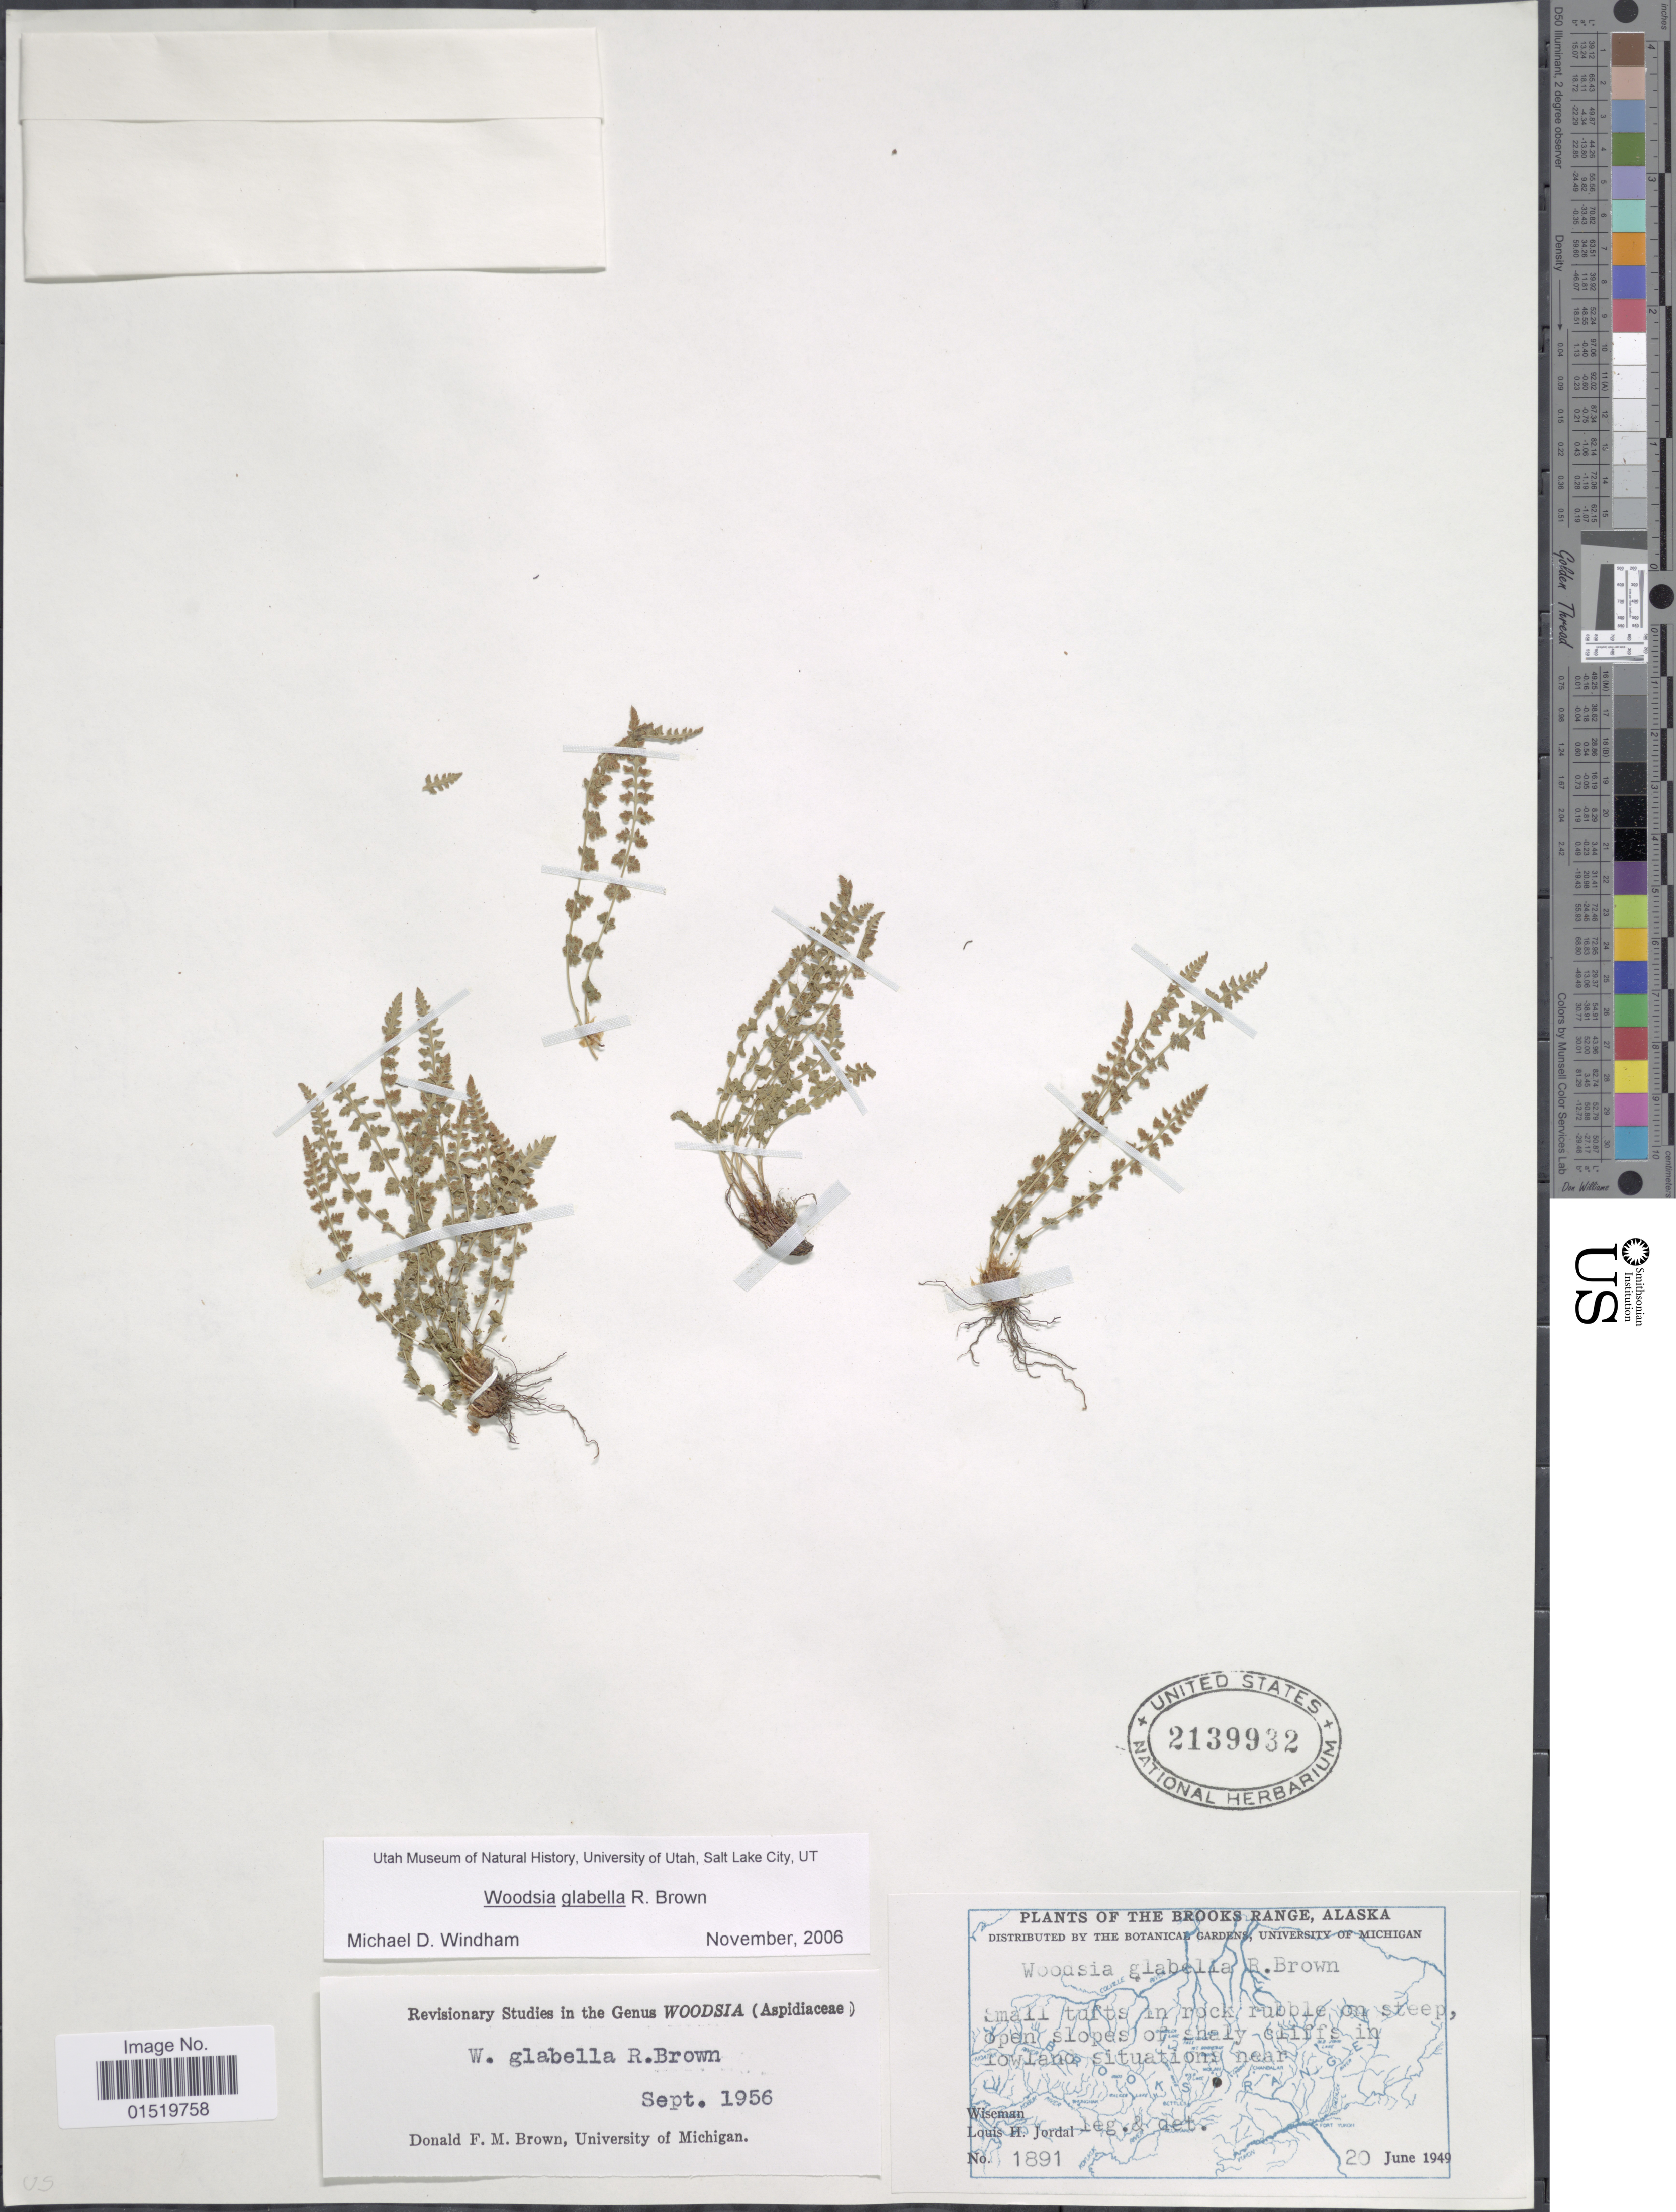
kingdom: Plantae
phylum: Tracheophyta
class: Polypodiopsida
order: Polypodiales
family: Woodsiaceae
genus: Woodsia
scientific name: Woodsia glabella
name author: R. Br.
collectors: Wiseman, -- & L. Jordal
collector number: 1891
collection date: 1949-06-20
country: United States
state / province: Alaska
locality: The Brooks Range, open slopes of shaly cliffs in lowlands situation near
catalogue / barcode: US 2139932